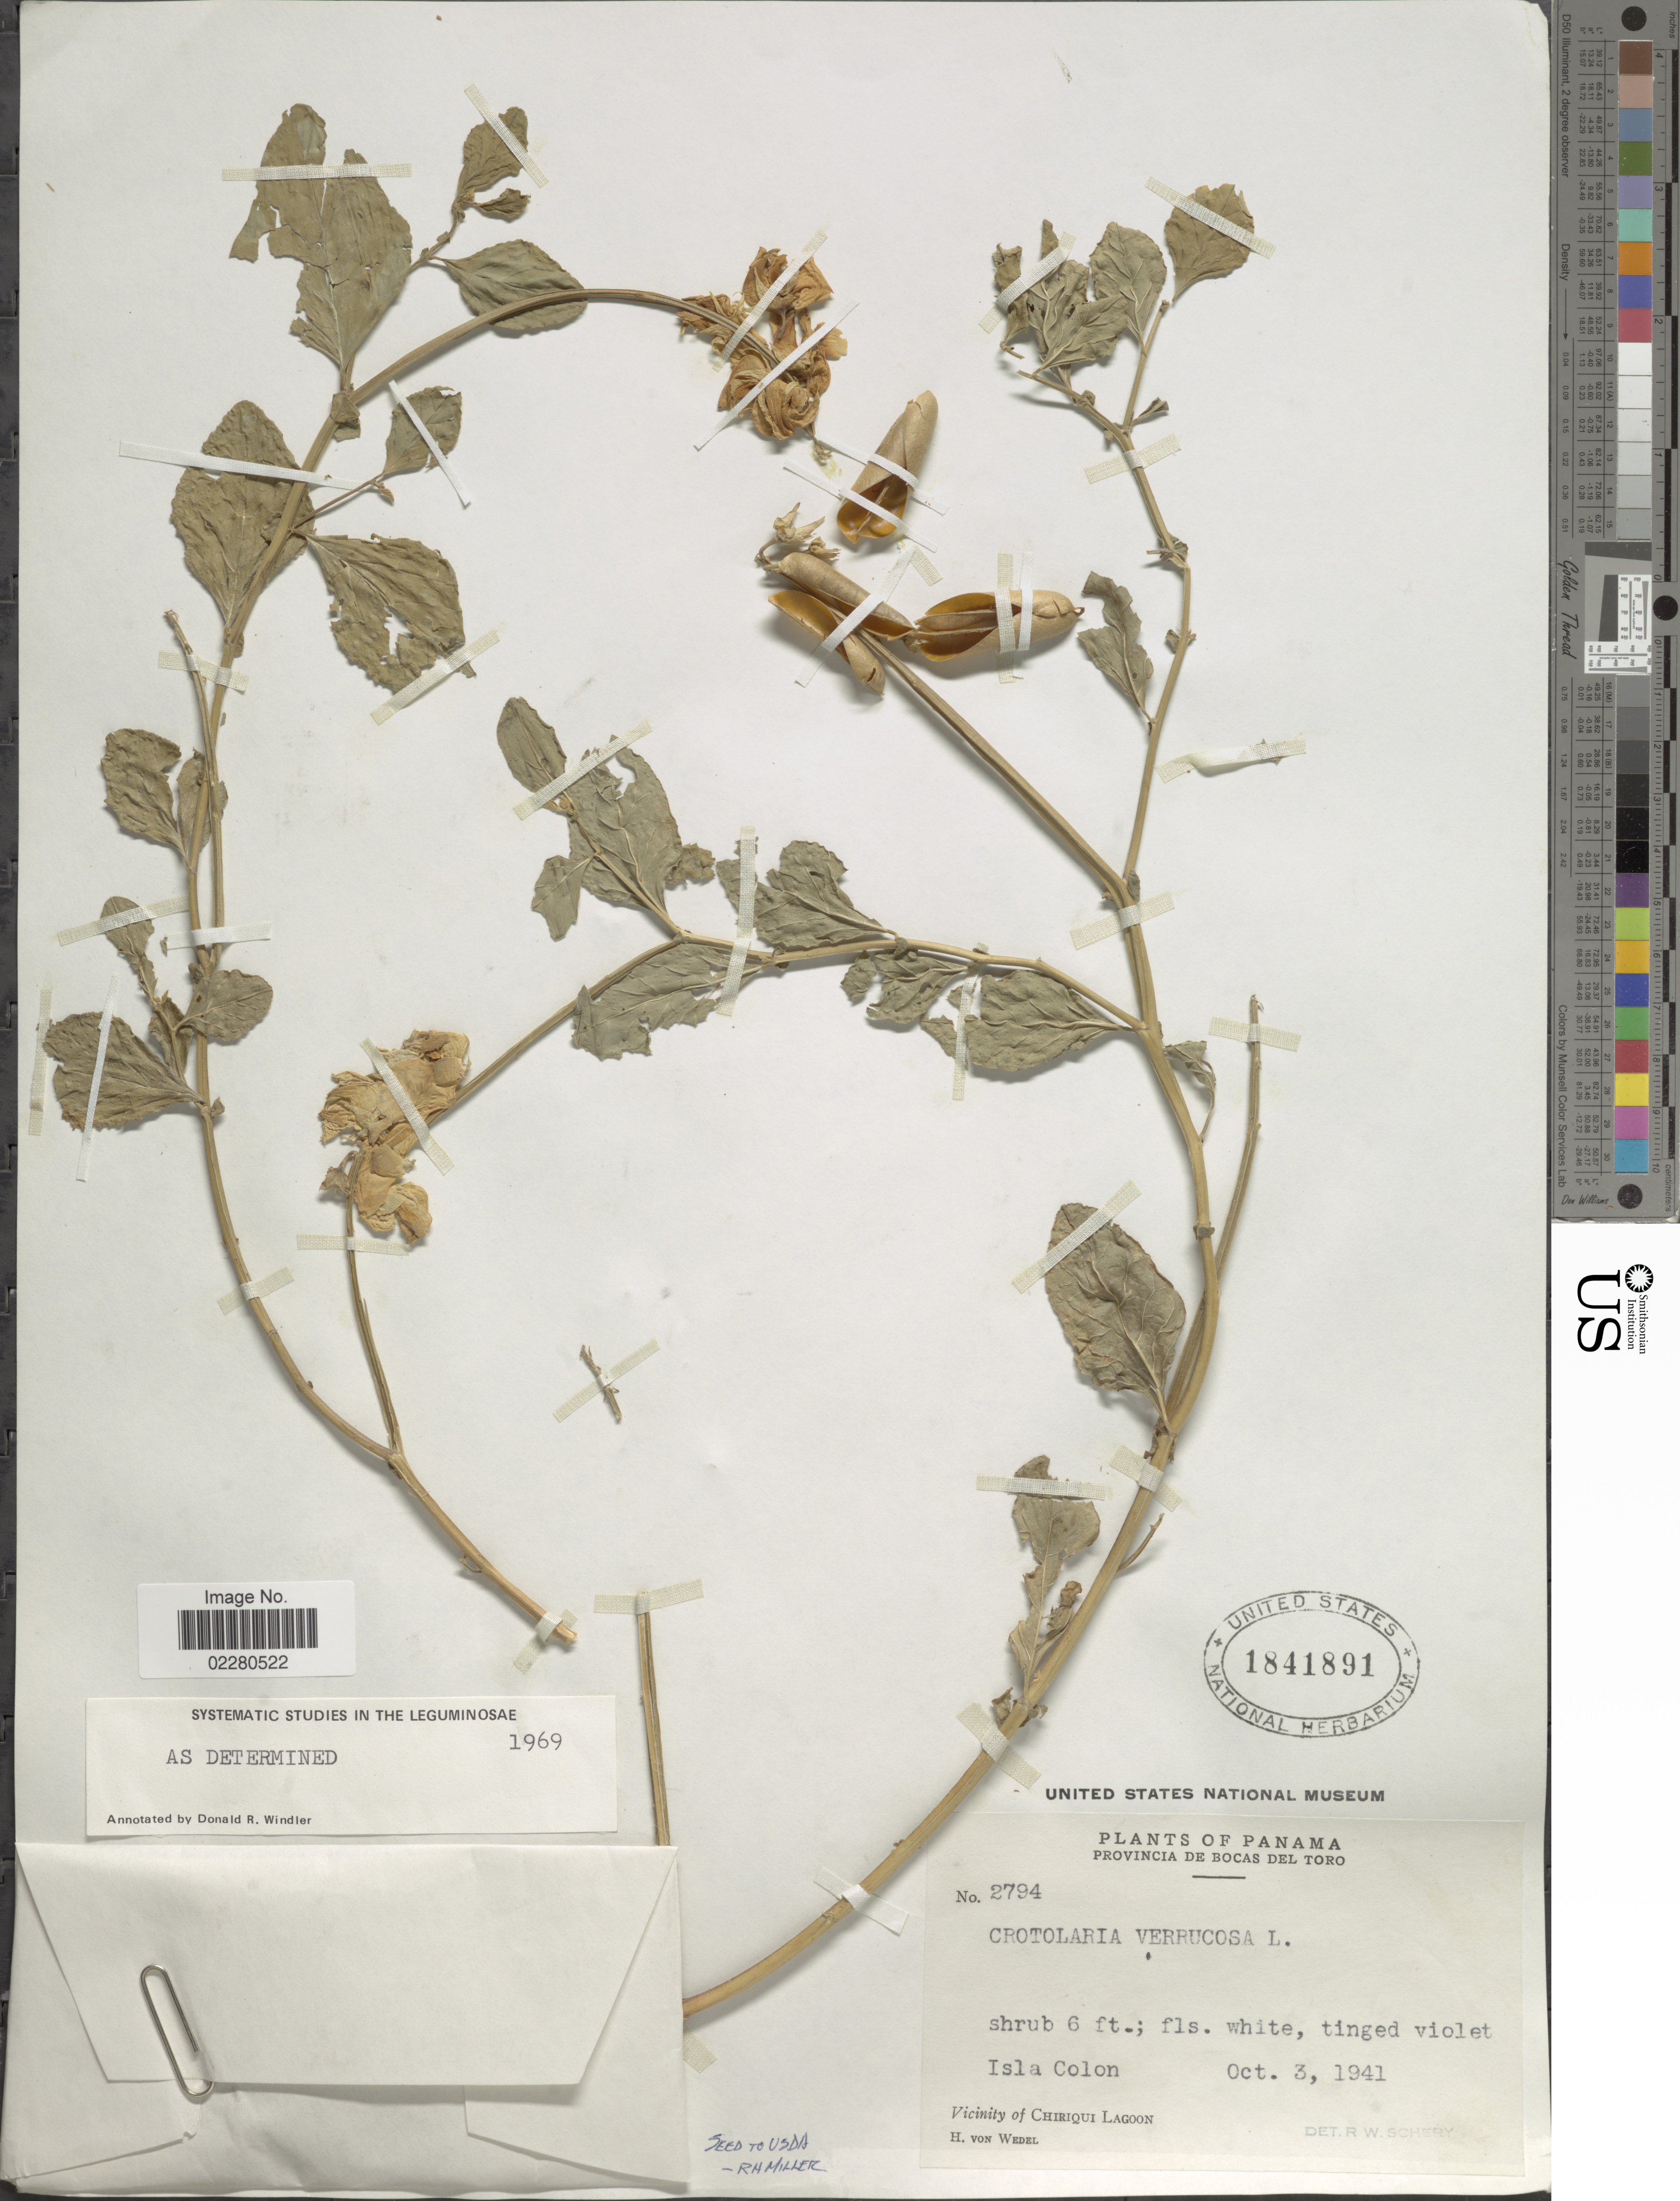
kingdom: Plantae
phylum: Tracheophyta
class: Magnoliopsida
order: Fabales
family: Fabaceae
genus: Crotalaria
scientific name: Crotalaria verrucosa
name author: L.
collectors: H. von Wedel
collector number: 2794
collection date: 1941-10-03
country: Panama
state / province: Bocas del Toro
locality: Provincia de Bocas del Toro. Isla Colon. Vicinity of Chiriqui Lagoon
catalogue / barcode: US 1841891